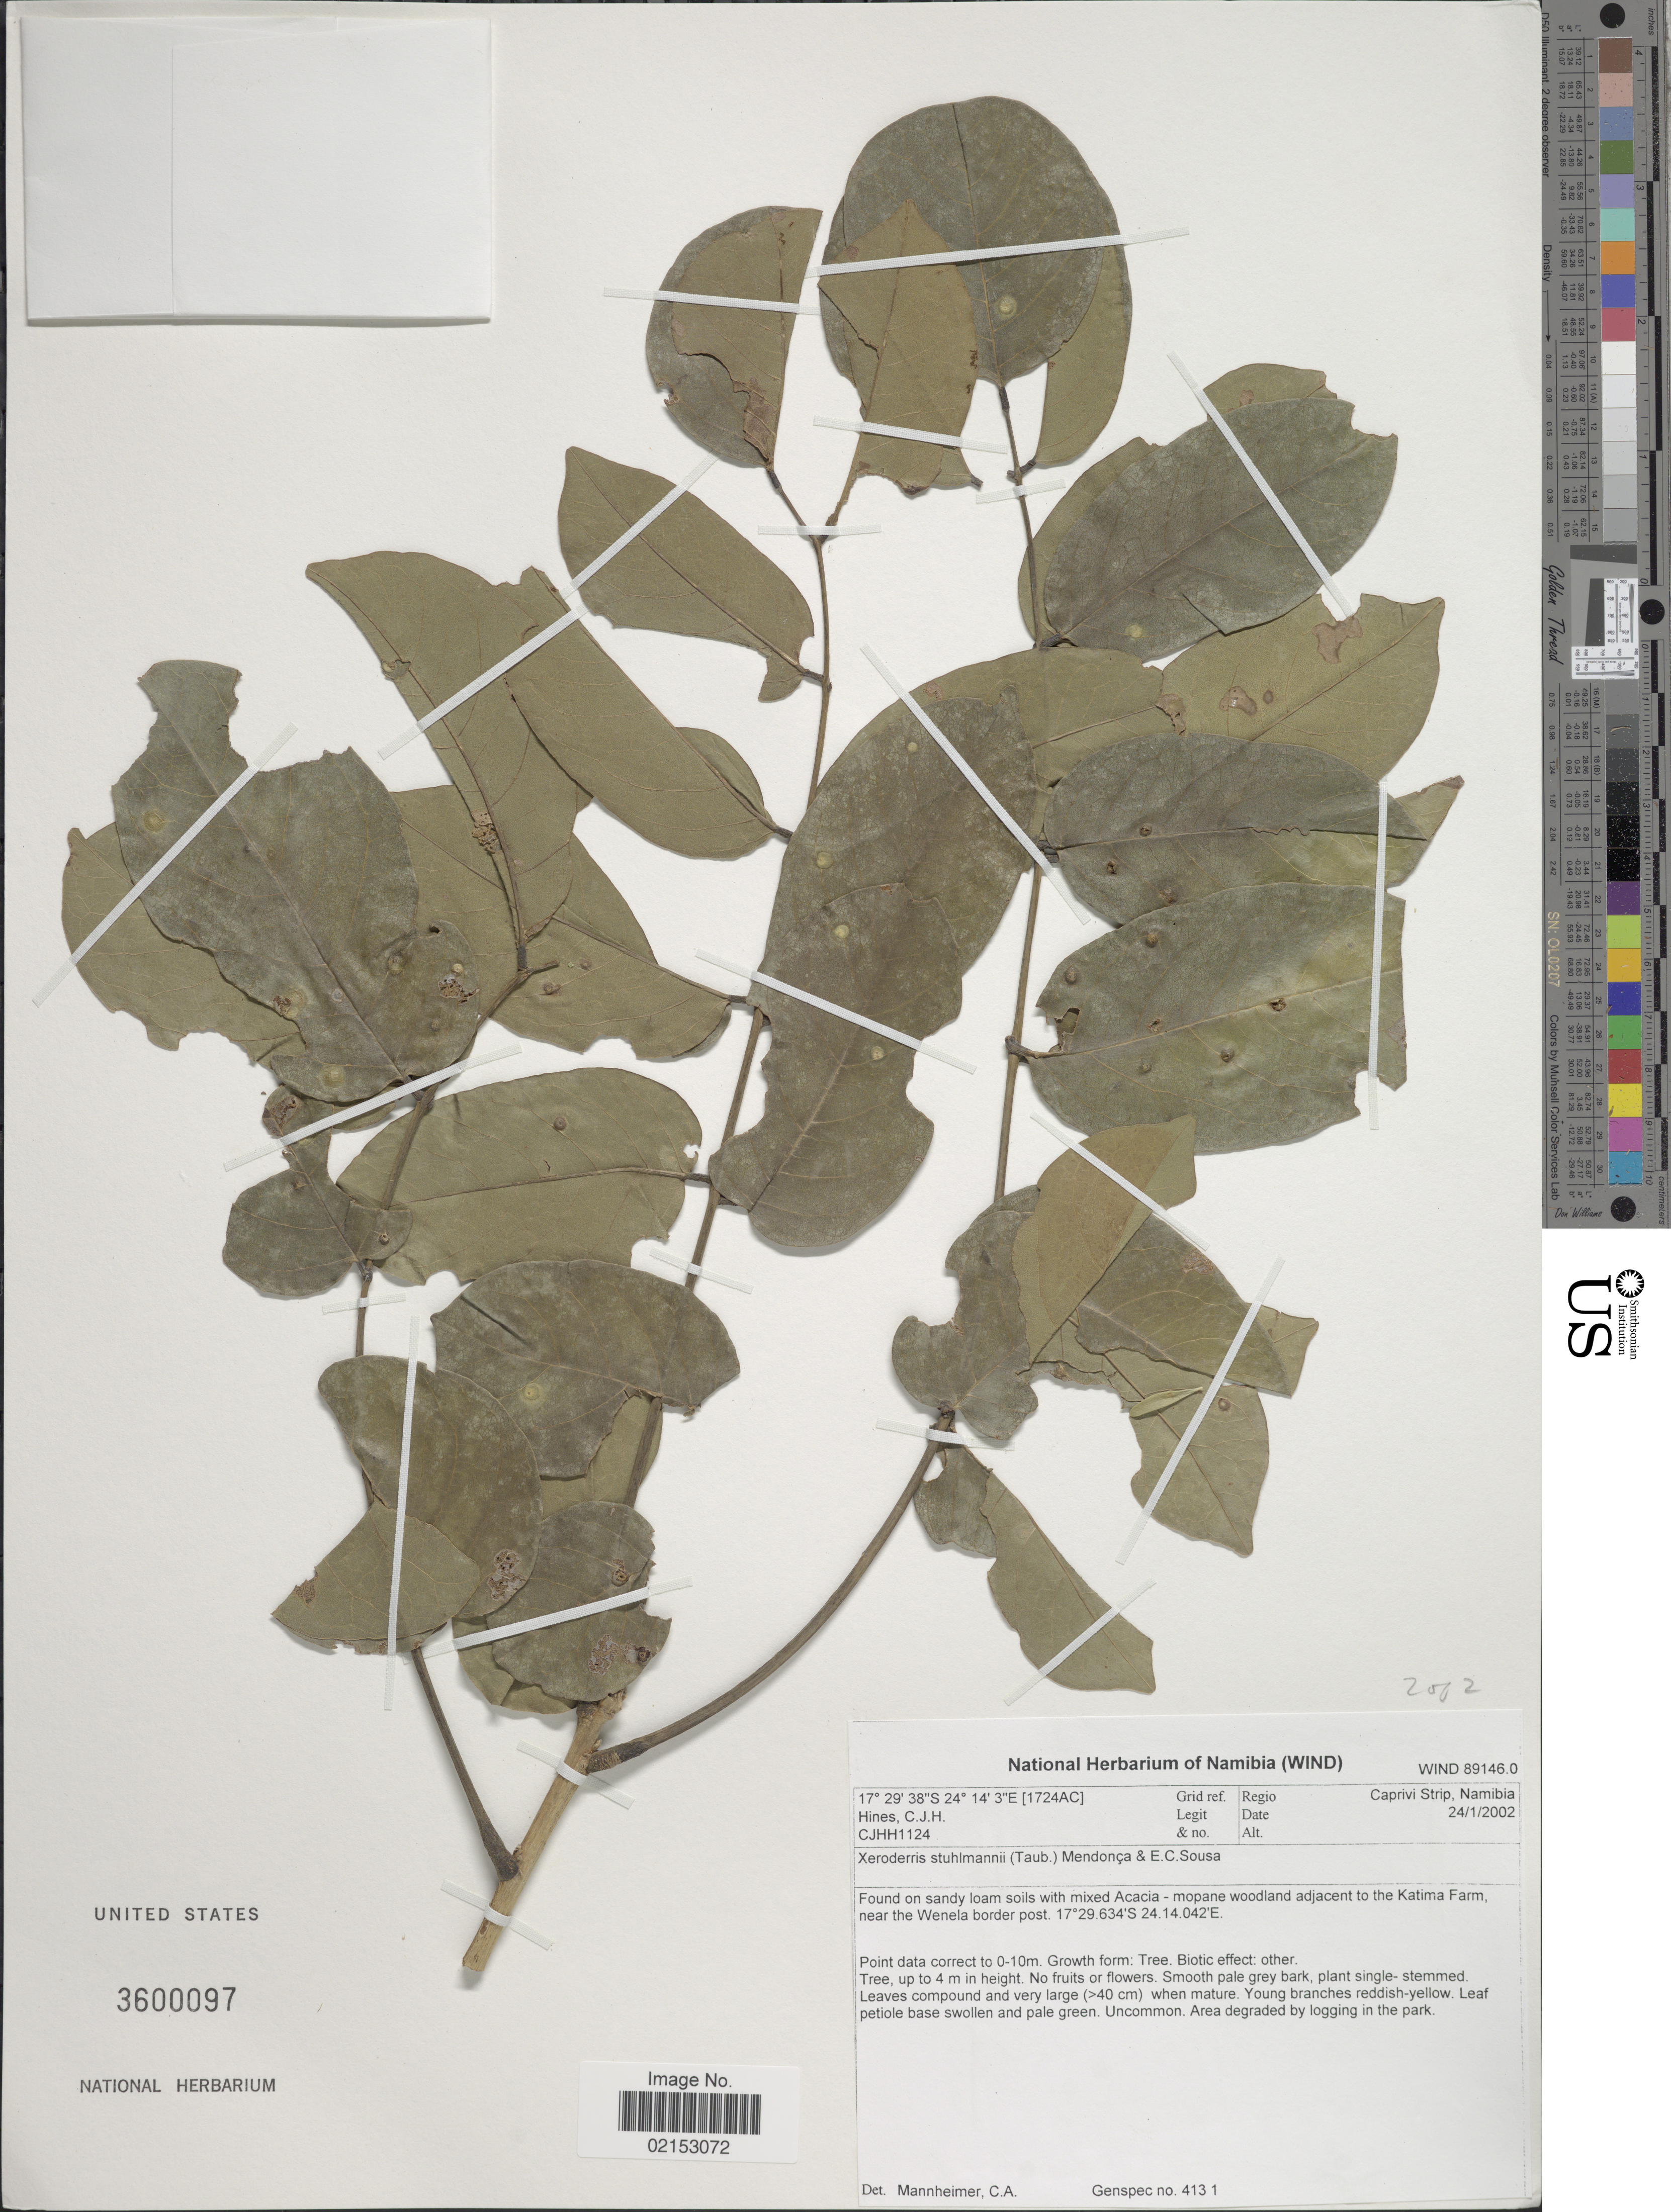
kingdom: Plantae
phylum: Tracheophyta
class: Magnoliopsida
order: Fabales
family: Fabaceae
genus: Xeroderris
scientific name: Xeroderris stuhlmannii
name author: (Taub.) Mendonça & E.C. Sousa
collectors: C. Hines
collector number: CJHH1124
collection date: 2002-01-24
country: Namibia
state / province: Caprivi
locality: Regio Caprivi Strip, Found on sandy loam soils with mixed Acacia - mopane woodland adjacent to the Katima Farm, near the Wenela border post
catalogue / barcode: US 3600097